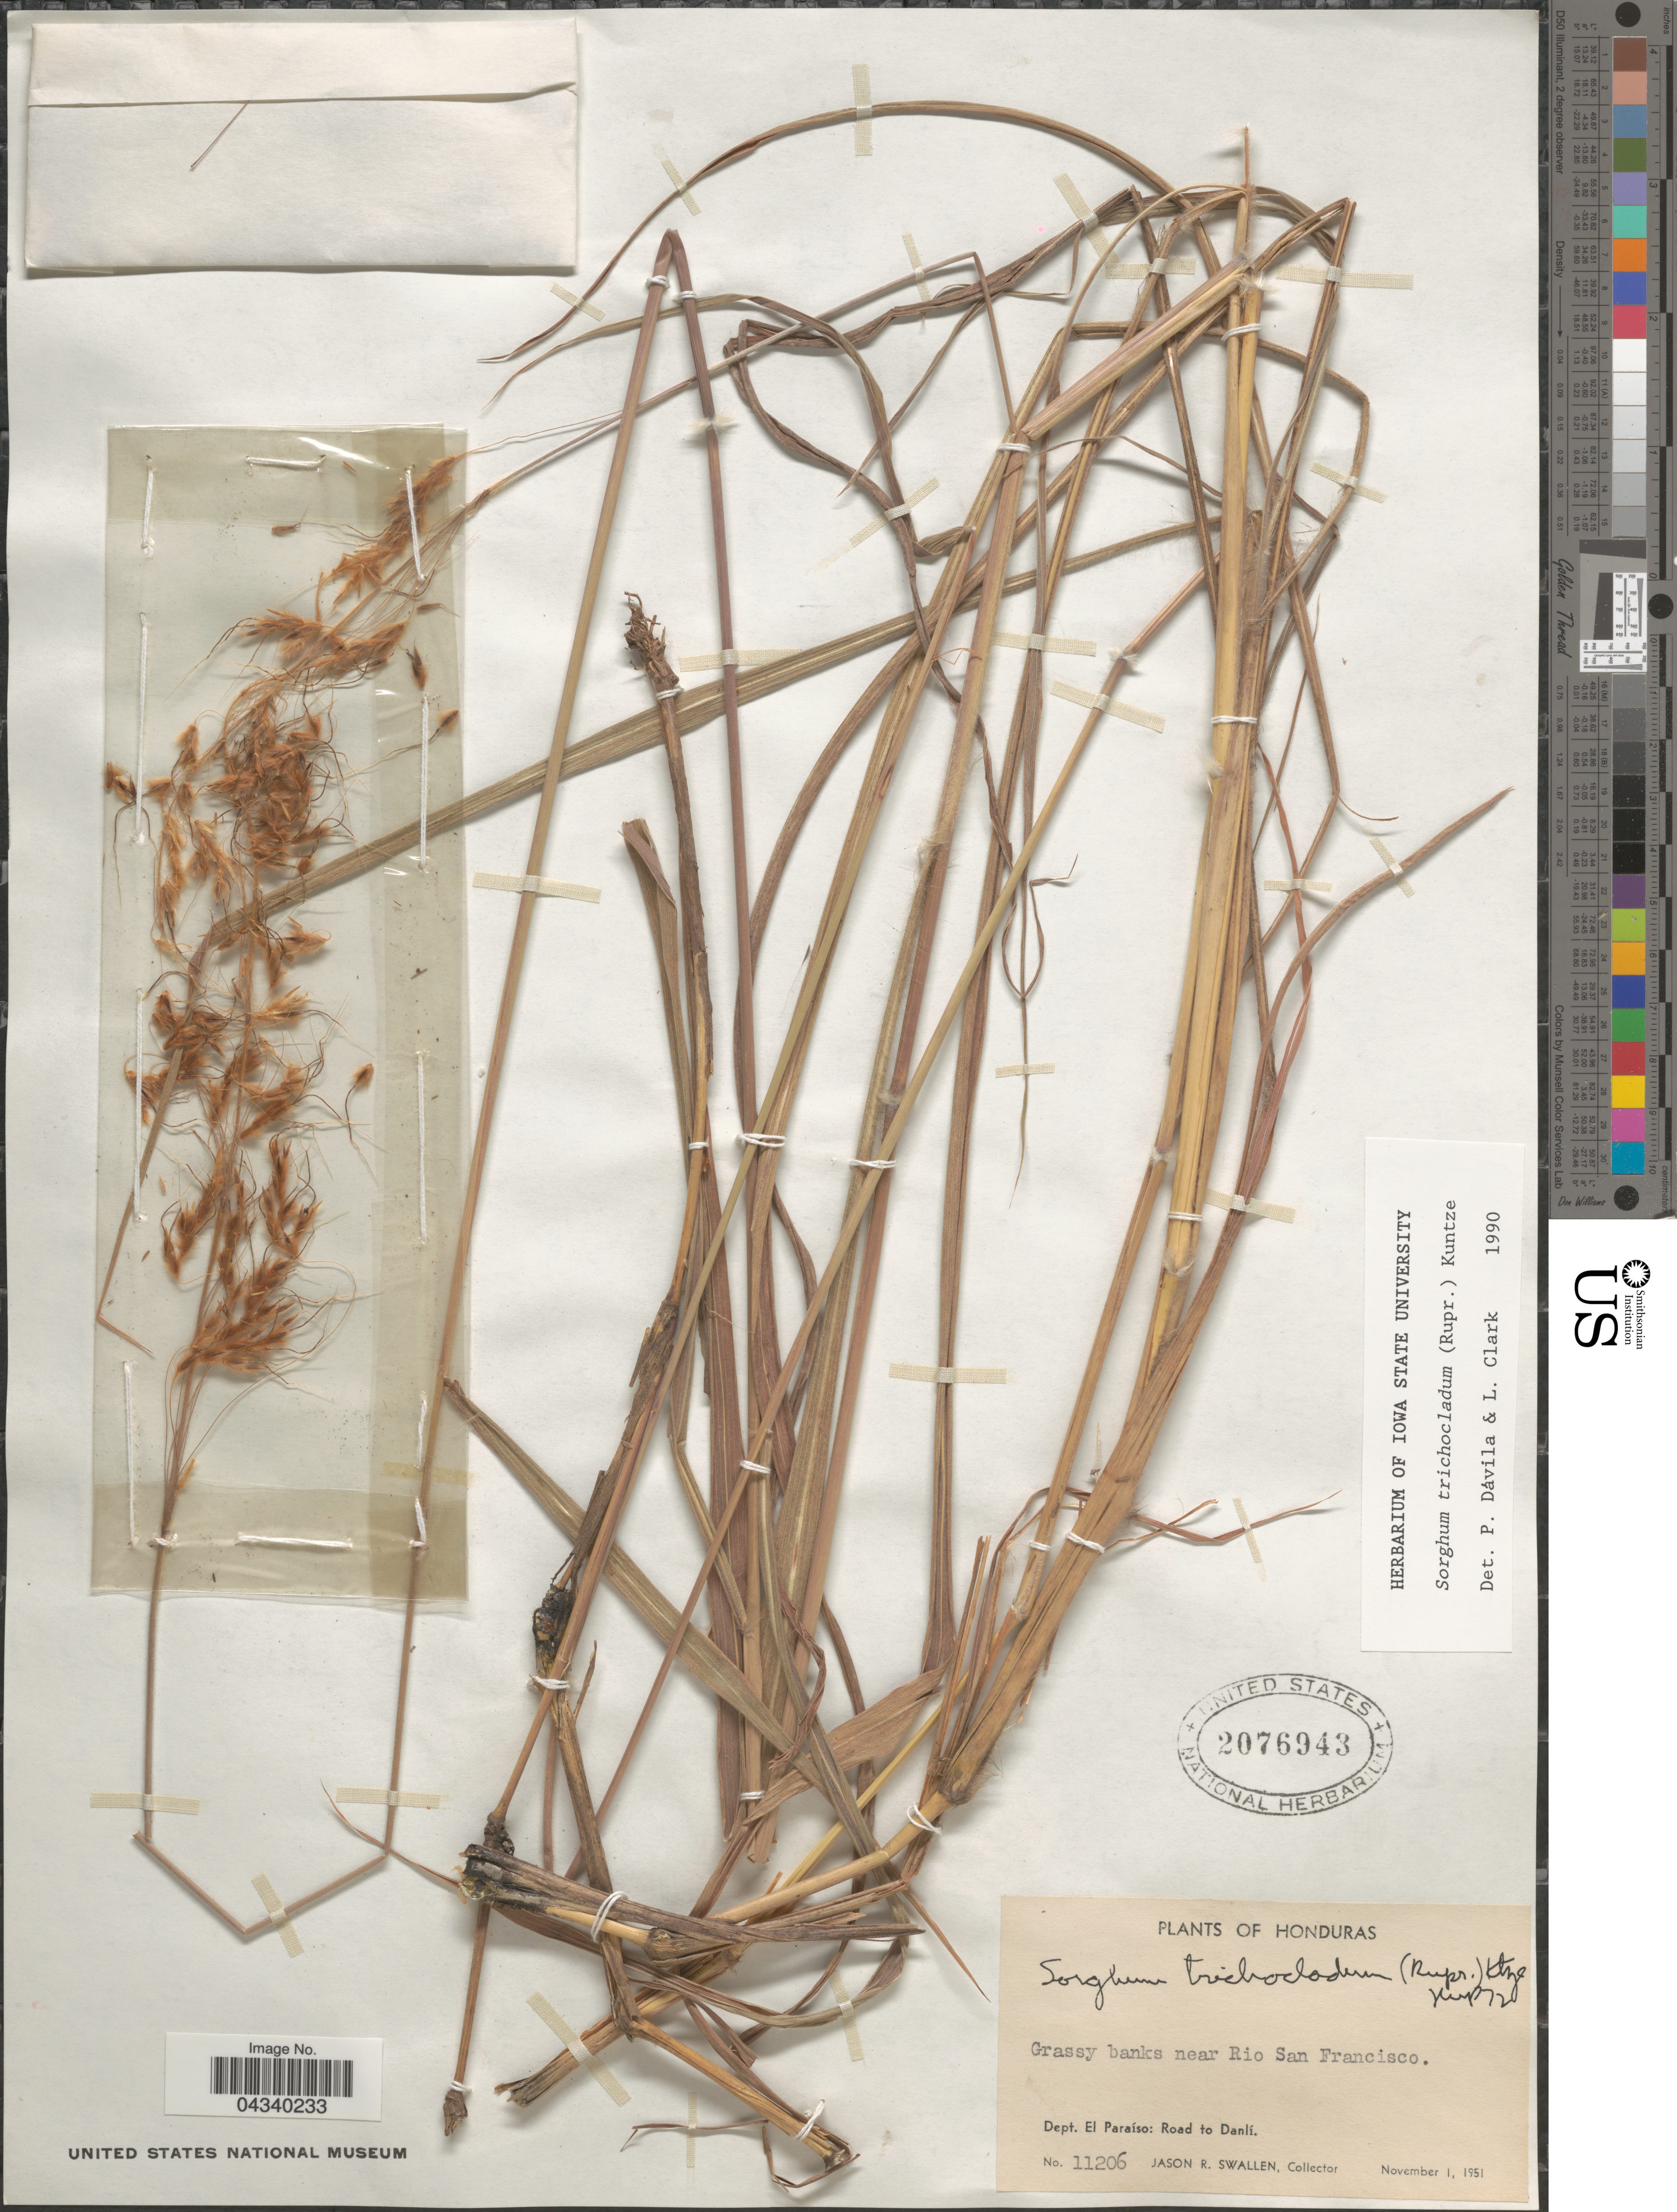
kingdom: Plantae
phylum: Tracheophyta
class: Liliopsida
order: Poales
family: Poaceae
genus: Sorghum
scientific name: Sorghum trichocladum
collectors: J. R. Swallen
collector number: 11206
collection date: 1951-11-01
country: Honduras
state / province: El Paraiso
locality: Grassy banks near Rio San Francisco. Dept. El Paraíso: Road to Danlí.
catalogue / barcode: US 2076943